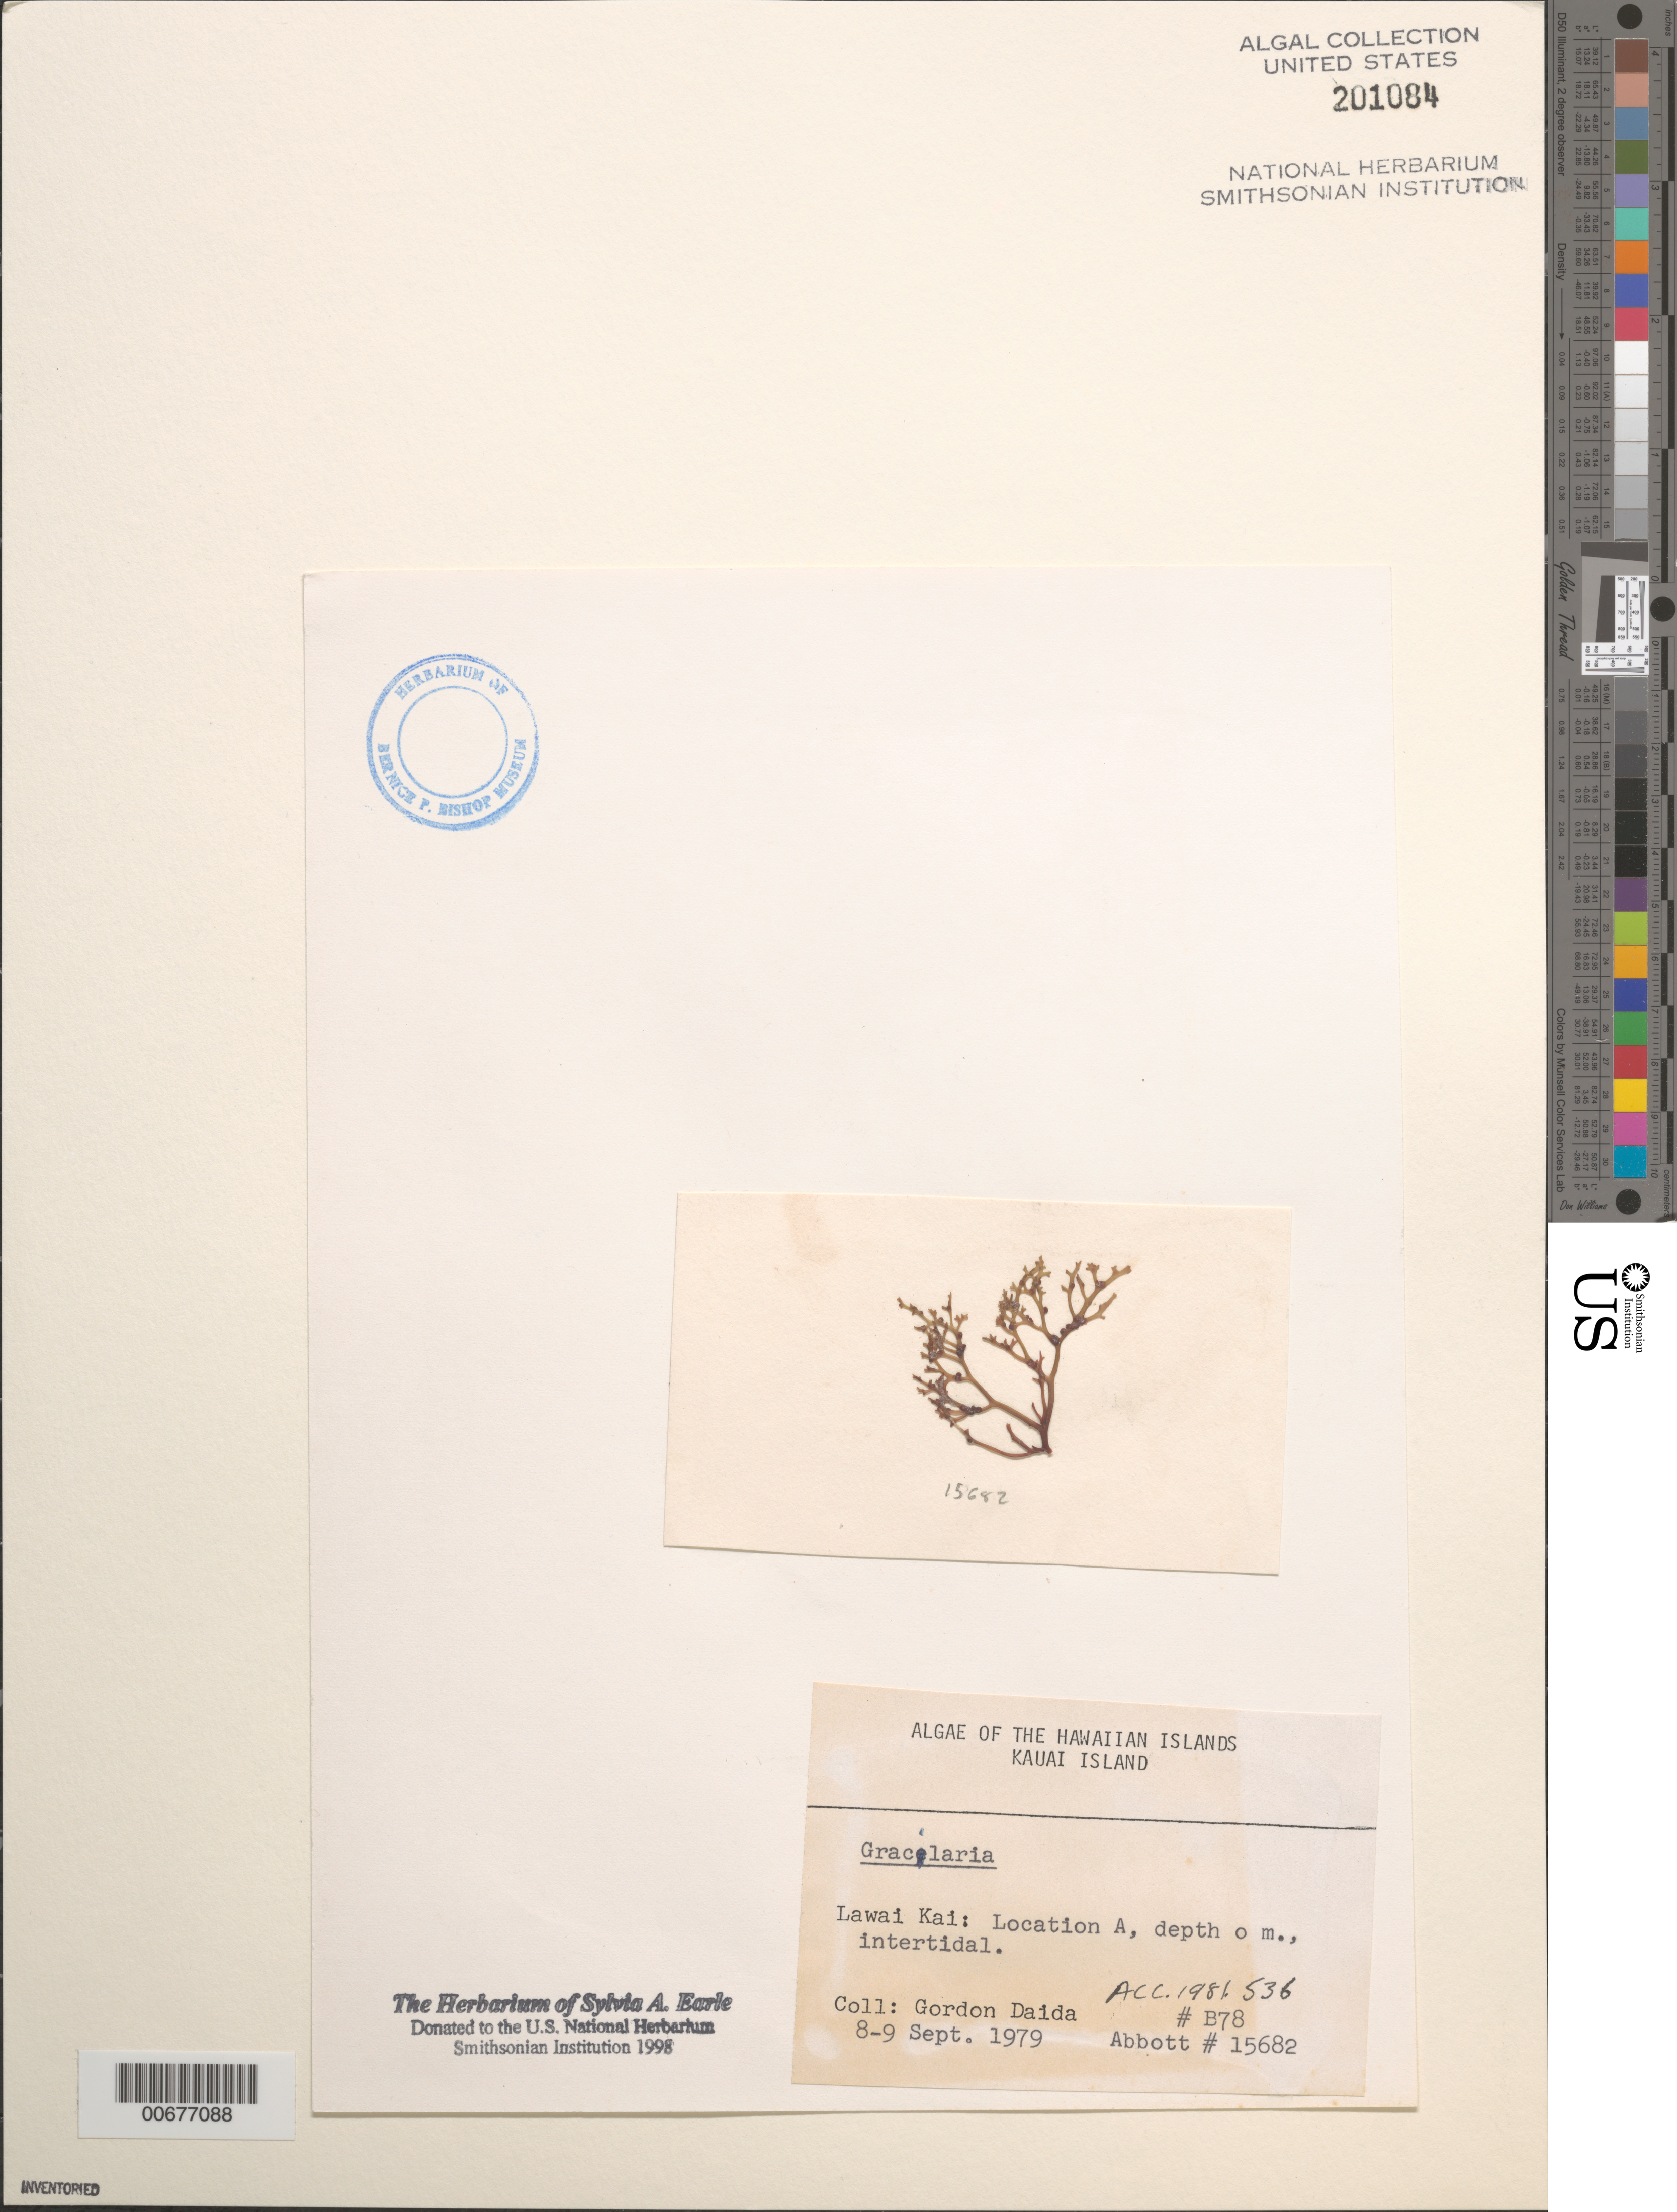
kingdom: Plantae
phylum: Rhodophyta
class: Florideophyceae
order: Gracilariales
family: Gracilariaceae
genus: Gracilaria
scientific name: Gracilaria sp.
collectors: G. Daida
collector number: B78 & IAA 15682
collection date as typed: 08 Sep 1979 to 09 Sep 1979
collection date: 1979-09-08/1979-09-09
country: United States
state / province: Hawaii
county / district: Kauai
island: Kaua'i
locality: Lawai Kai, Location A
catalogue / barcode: US 201084